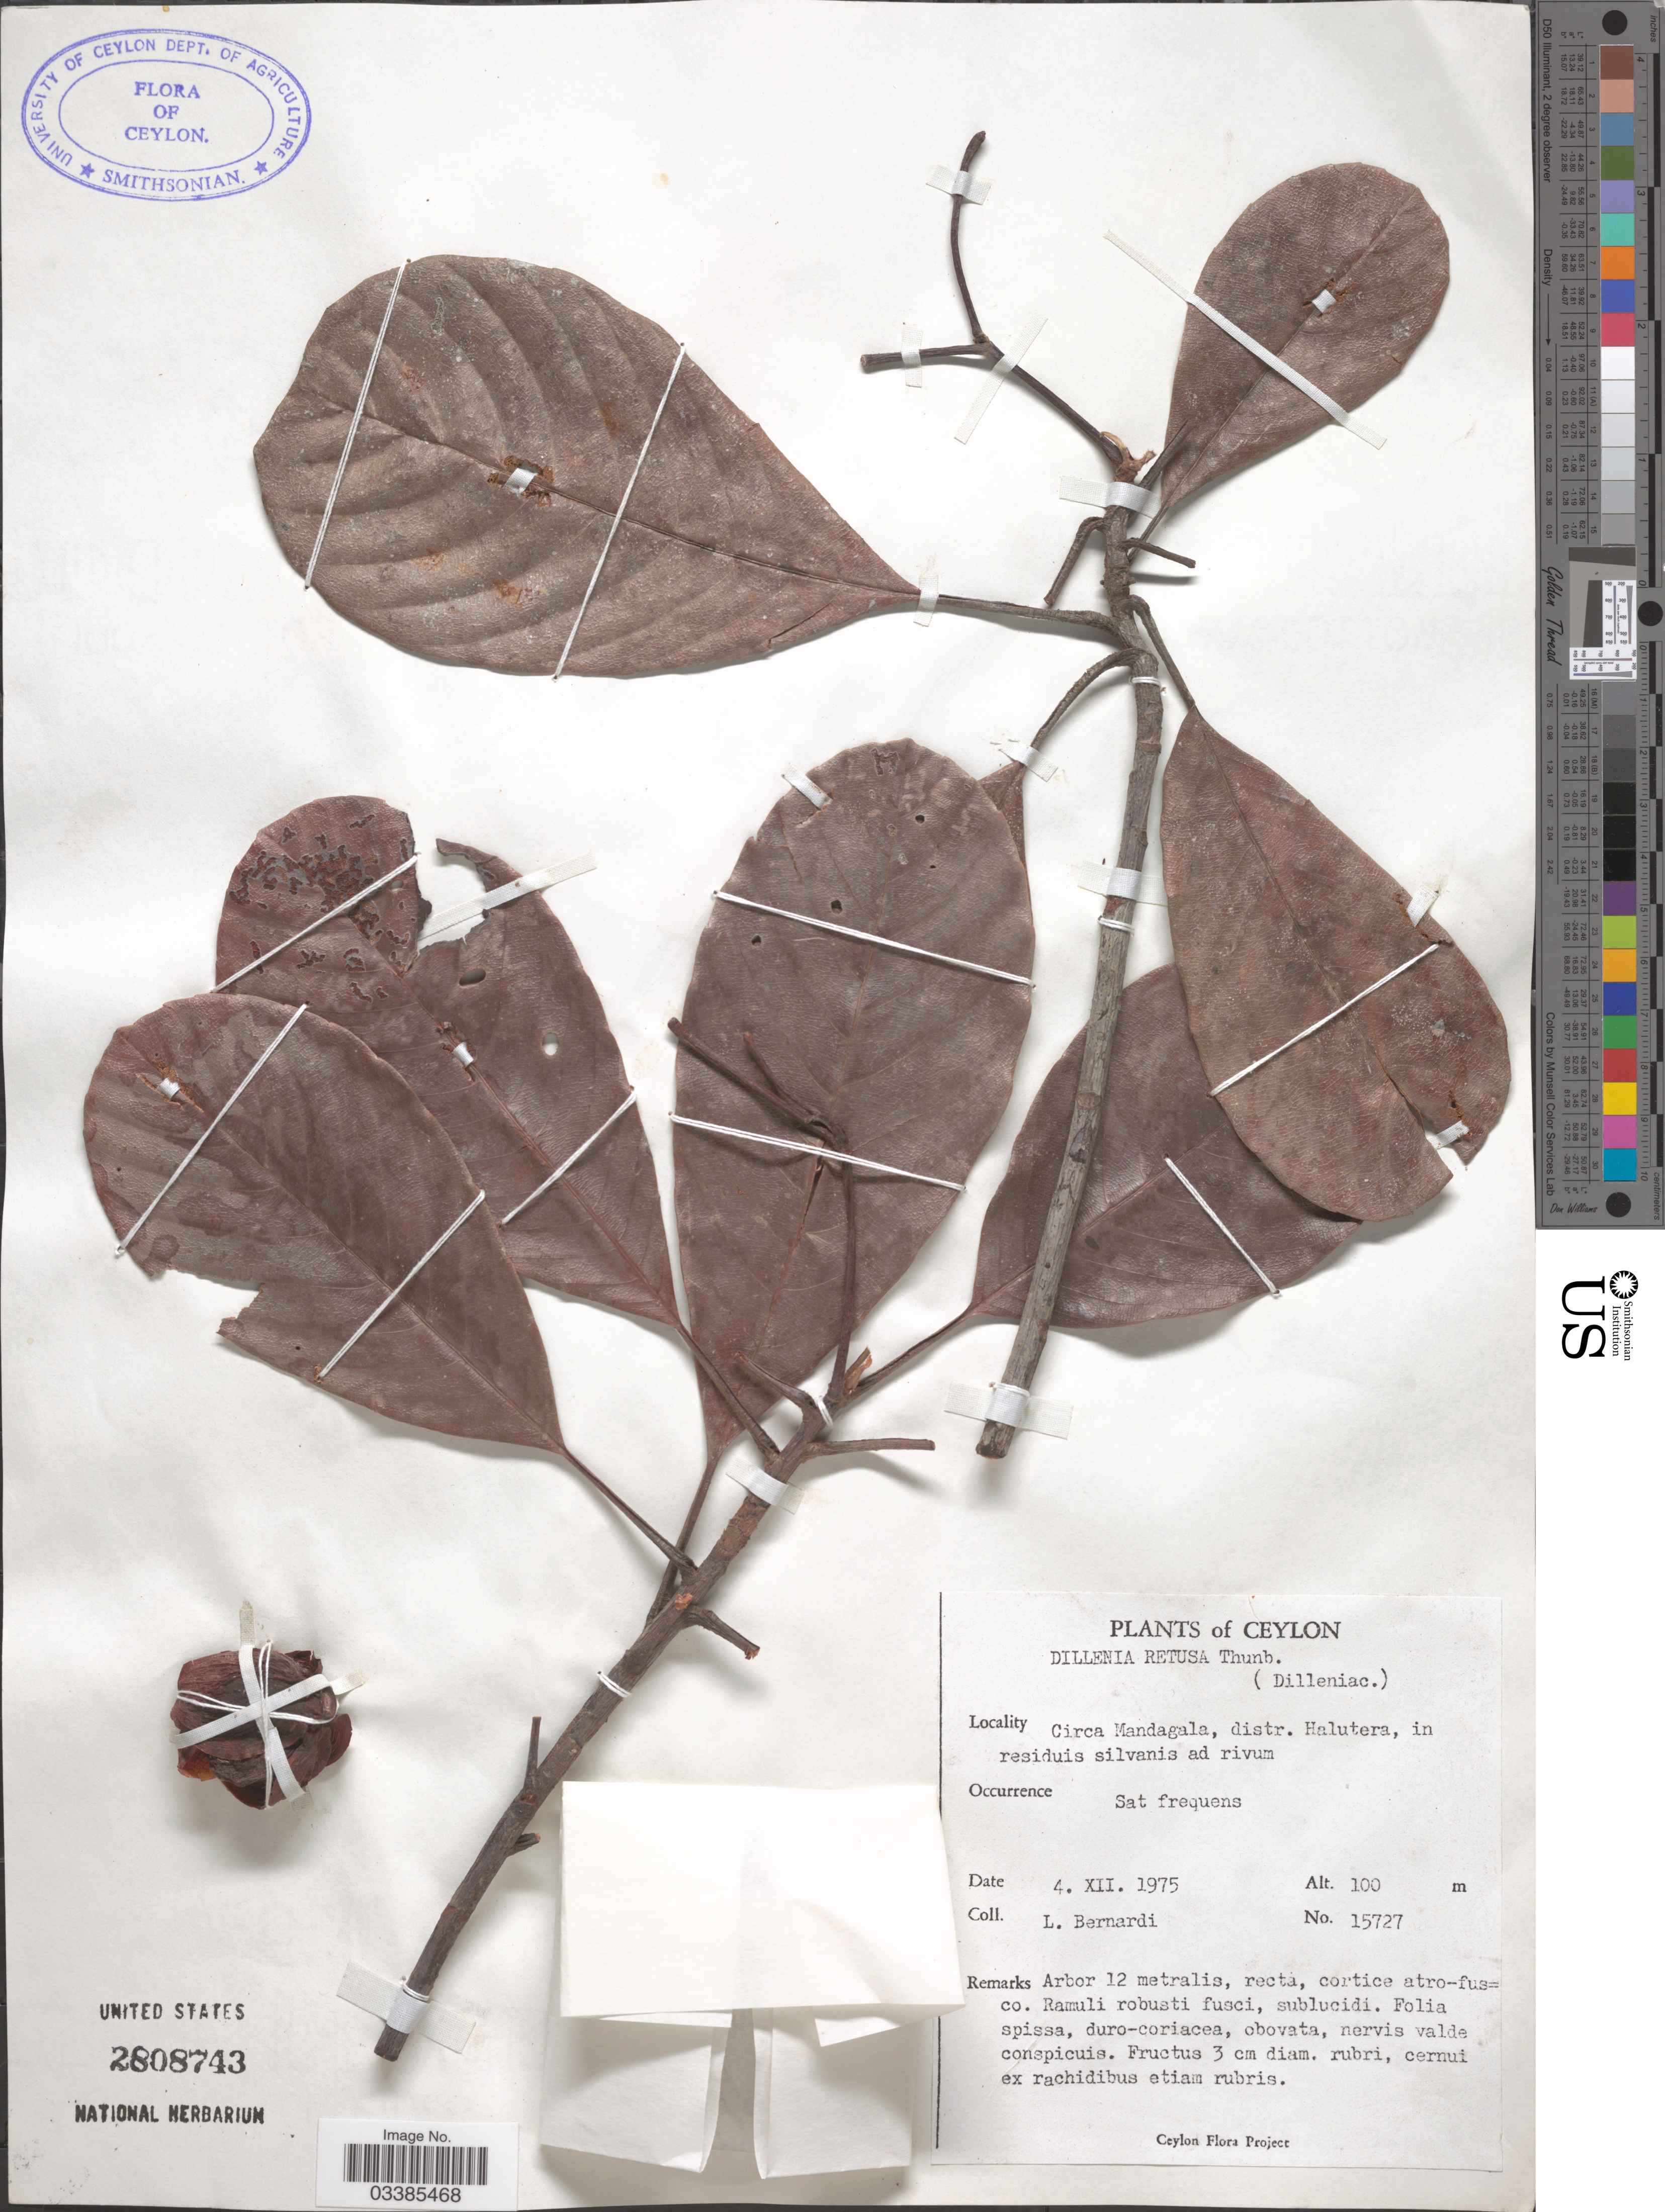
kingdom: Plantae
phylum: Tracheophyta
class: Magnoliopsida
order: Dilleniales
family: Dilleniaceae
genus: Dillenia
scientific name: Dillenia retusa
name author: Thunb.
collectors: L. Bernardi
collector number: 15727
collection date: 1975-12-04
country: Sri Lanka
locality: Ceylon. Circa Mandagala, distr. Halutera, in residuis silvanis ad rivum.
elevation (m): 100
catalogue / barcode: US 2808743